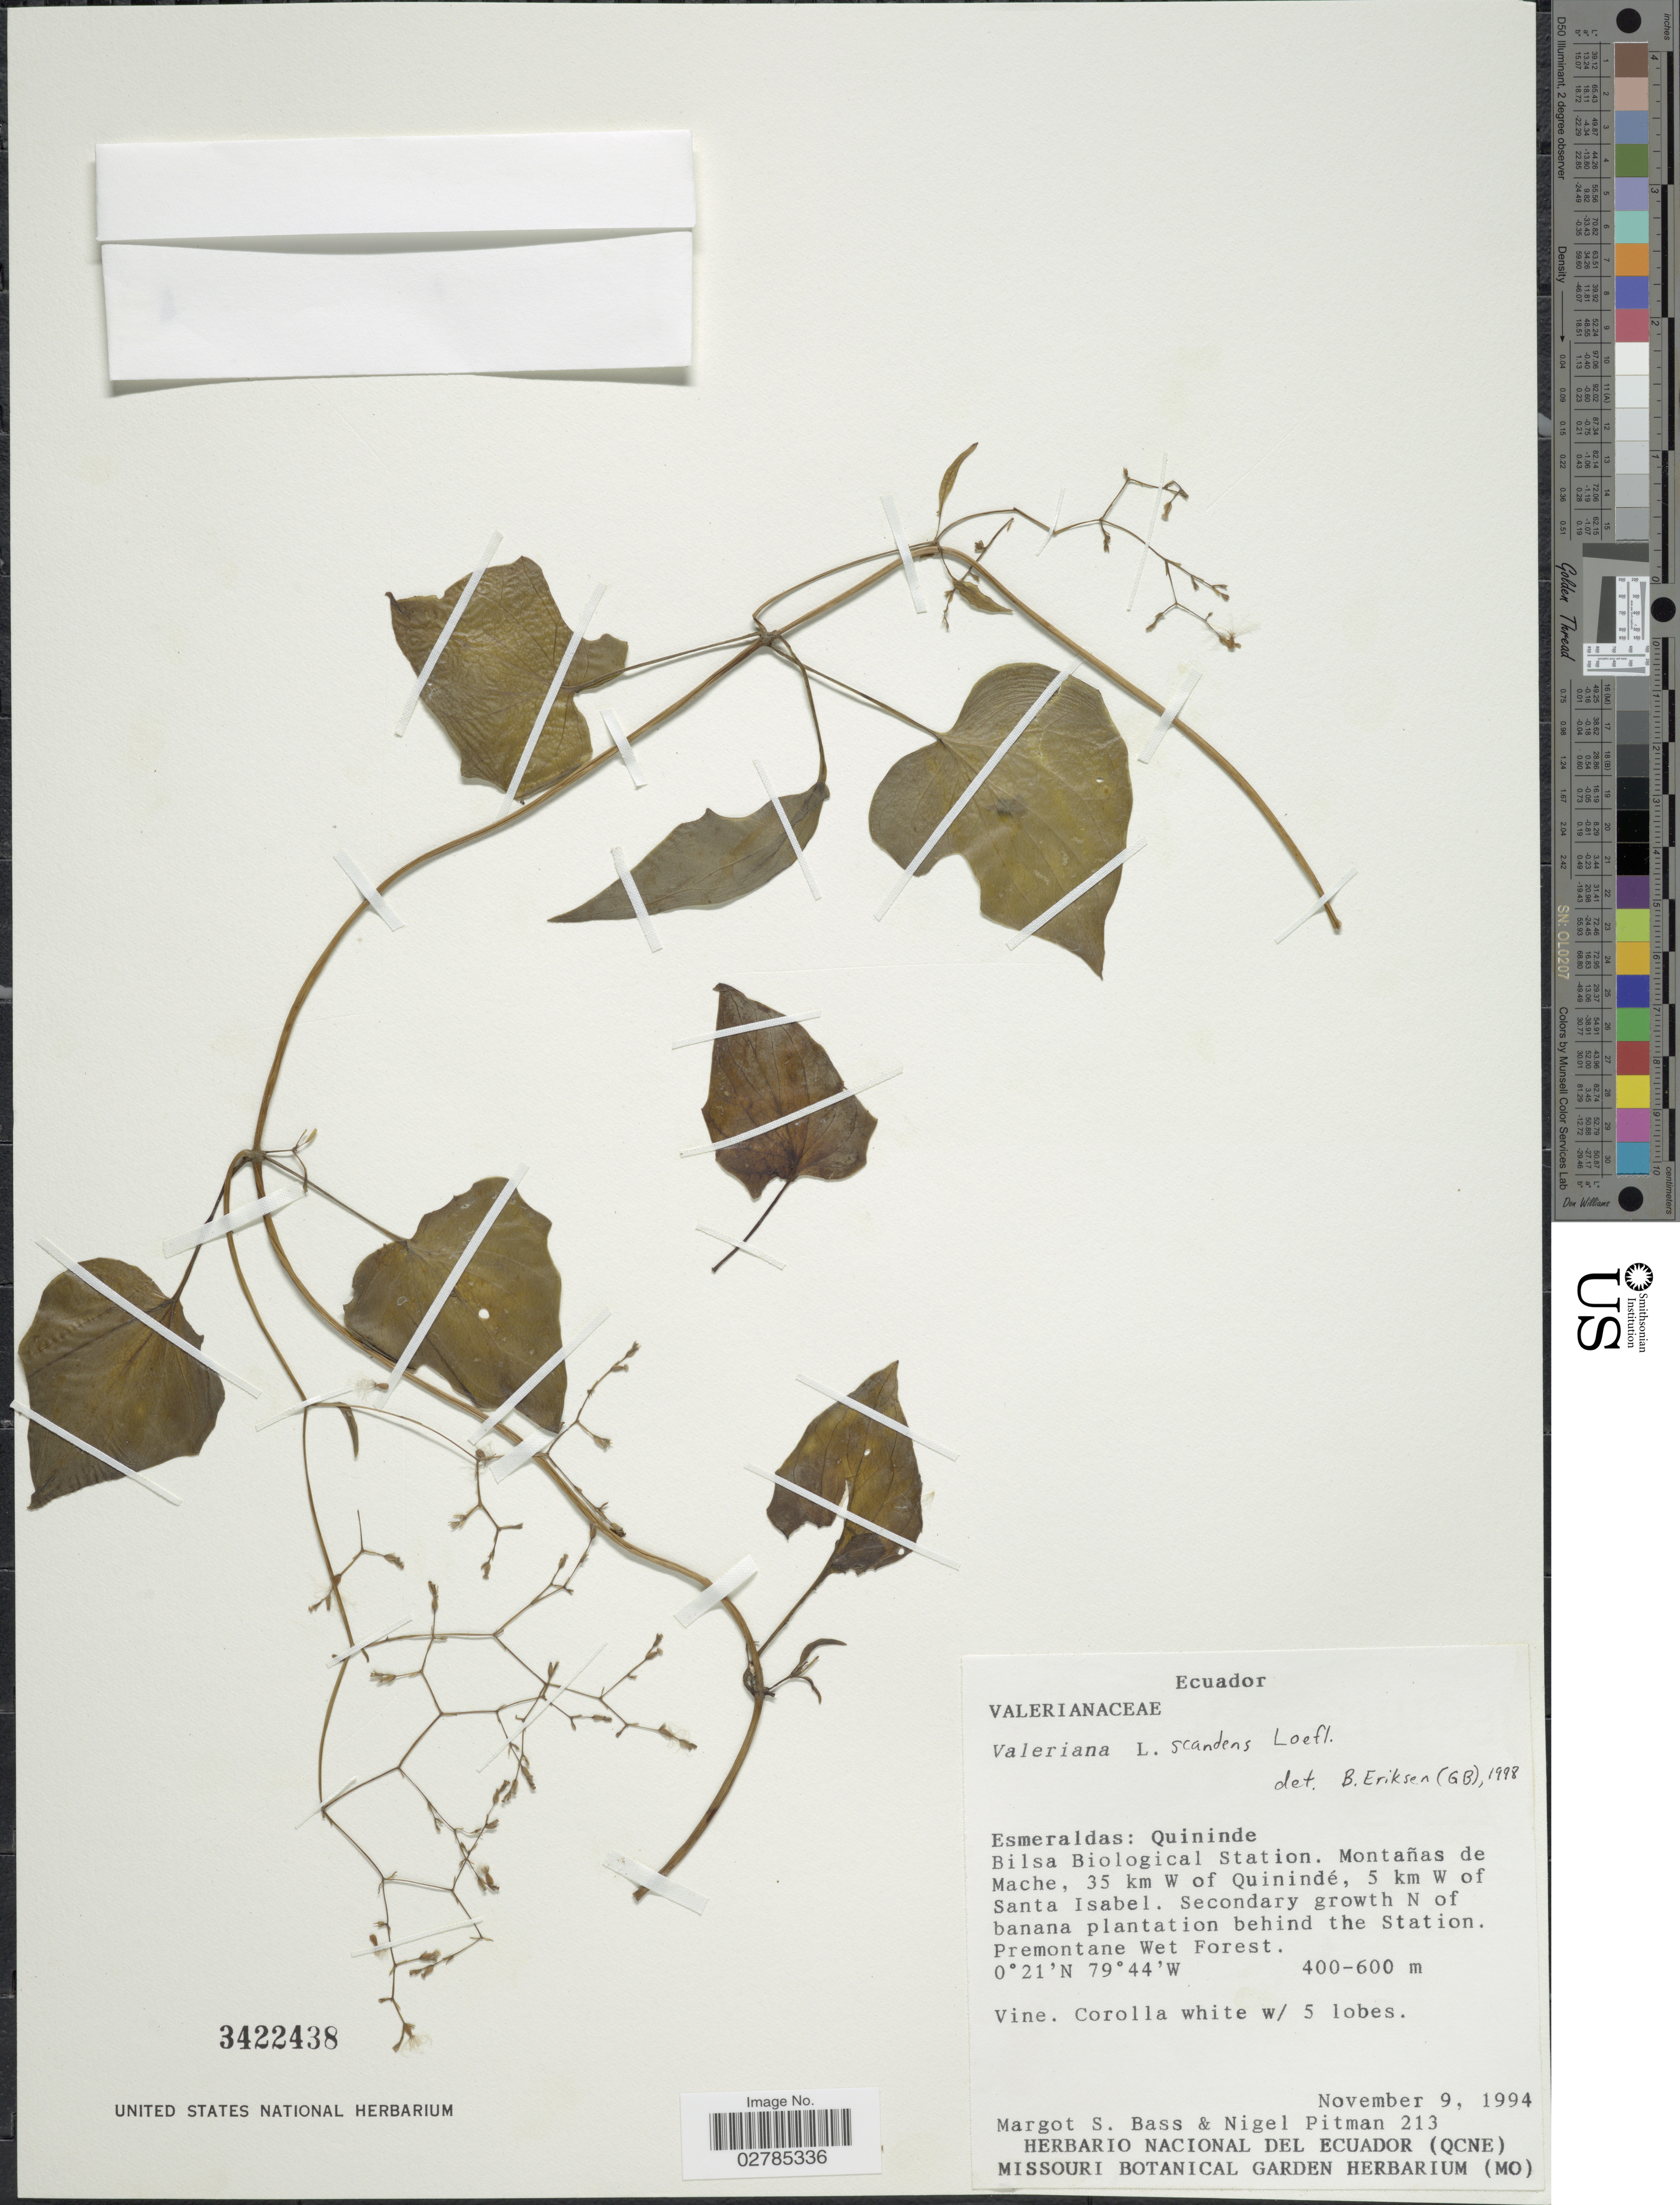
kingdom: Plantae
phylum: Tracheophyta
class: Magnoliopsida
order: Dipsacales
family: Caprifoliaceae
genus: Valeriana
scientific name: Valeriana scandens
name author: L.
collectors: M. Bass & N. Pitman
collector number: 213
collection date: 1994-11-09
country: Ecuador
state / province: Esmeraldas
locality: Quininde. Bilsa Biological Station. Montañas de Mache, 35 km W of Quinindé, 5 km W of Santa Isabel. Secondary growth N of banana plantation behind the Station.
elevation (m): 400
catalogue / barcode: US 3422438